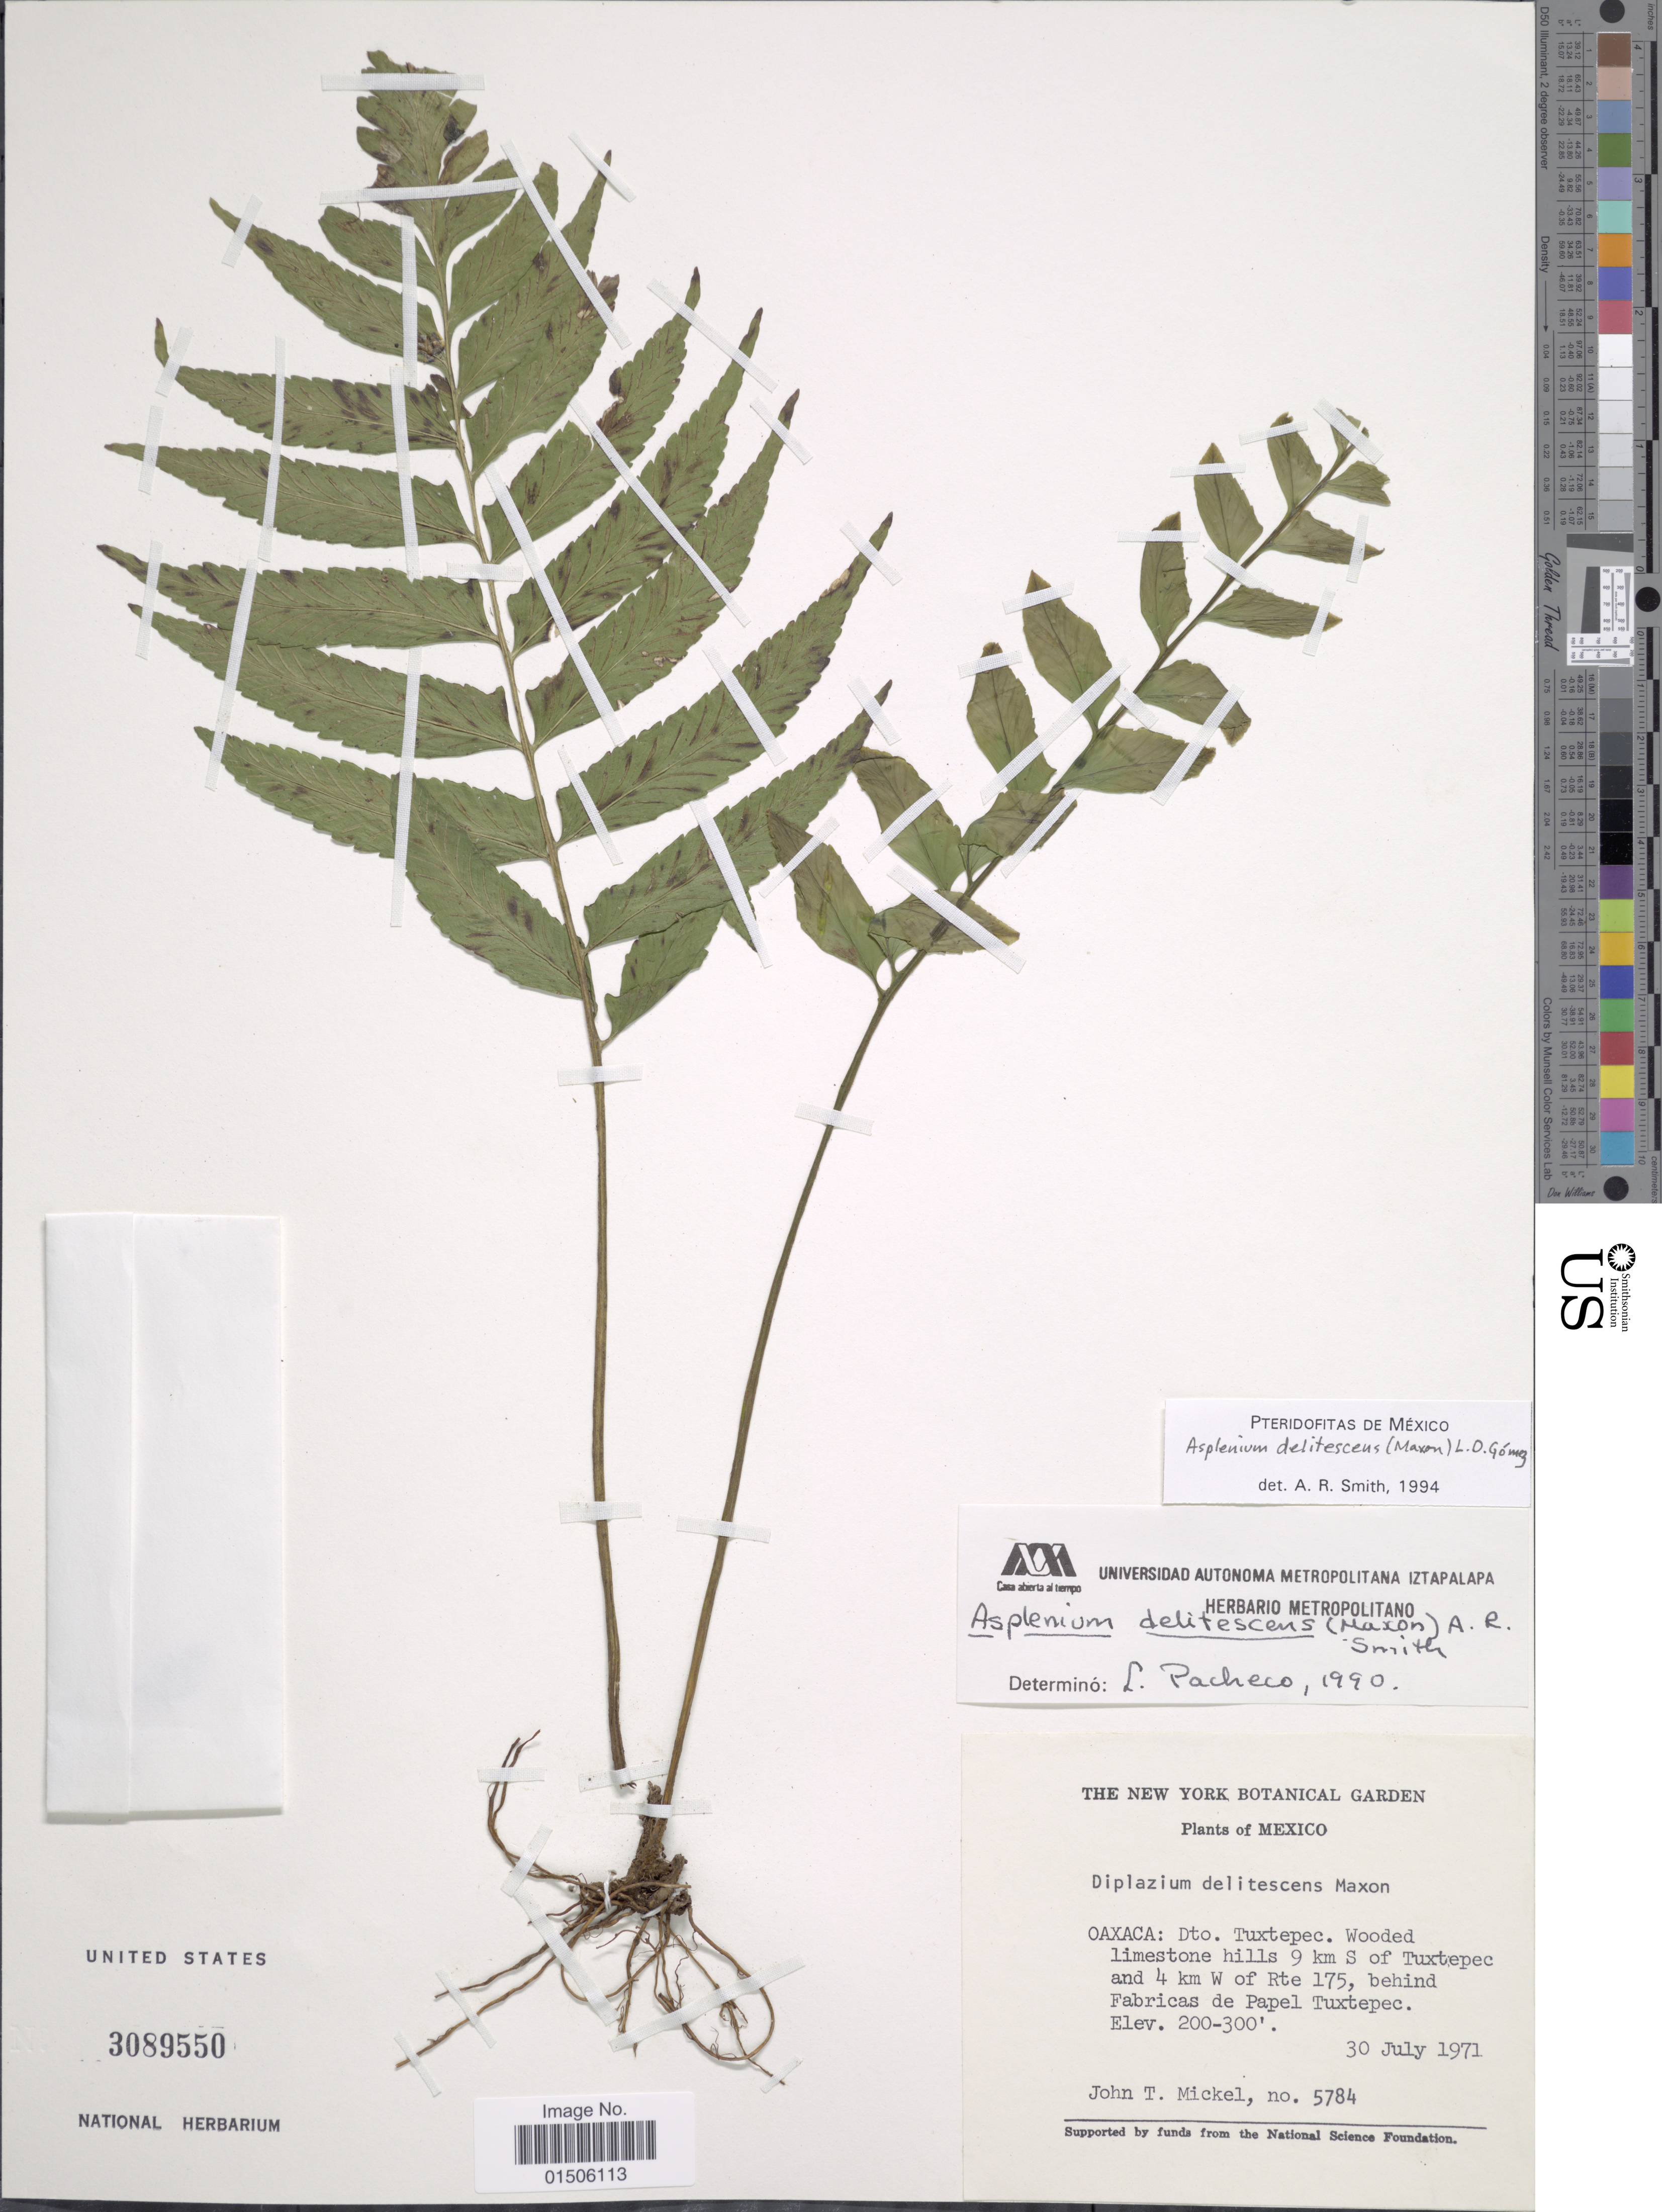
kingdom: Plantae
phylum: Tracheophyta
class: Polypodiopsida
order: Polypodiales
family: Aspleniaceae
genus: Asplenium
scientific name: Asplenium delitescens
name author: (Maxon) L.D. Gómez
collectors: J. T. Mickel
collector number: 5784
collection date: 1971-07-30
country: Mexico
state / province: Oaxaca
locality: Dto Tuxtepec. Wooded limestone hills 9 km S of Tuxtepec and 4 km W of Rte 175, behind Fabricas de Papel Tuxtepec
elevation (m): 61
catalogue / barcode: US 3089550